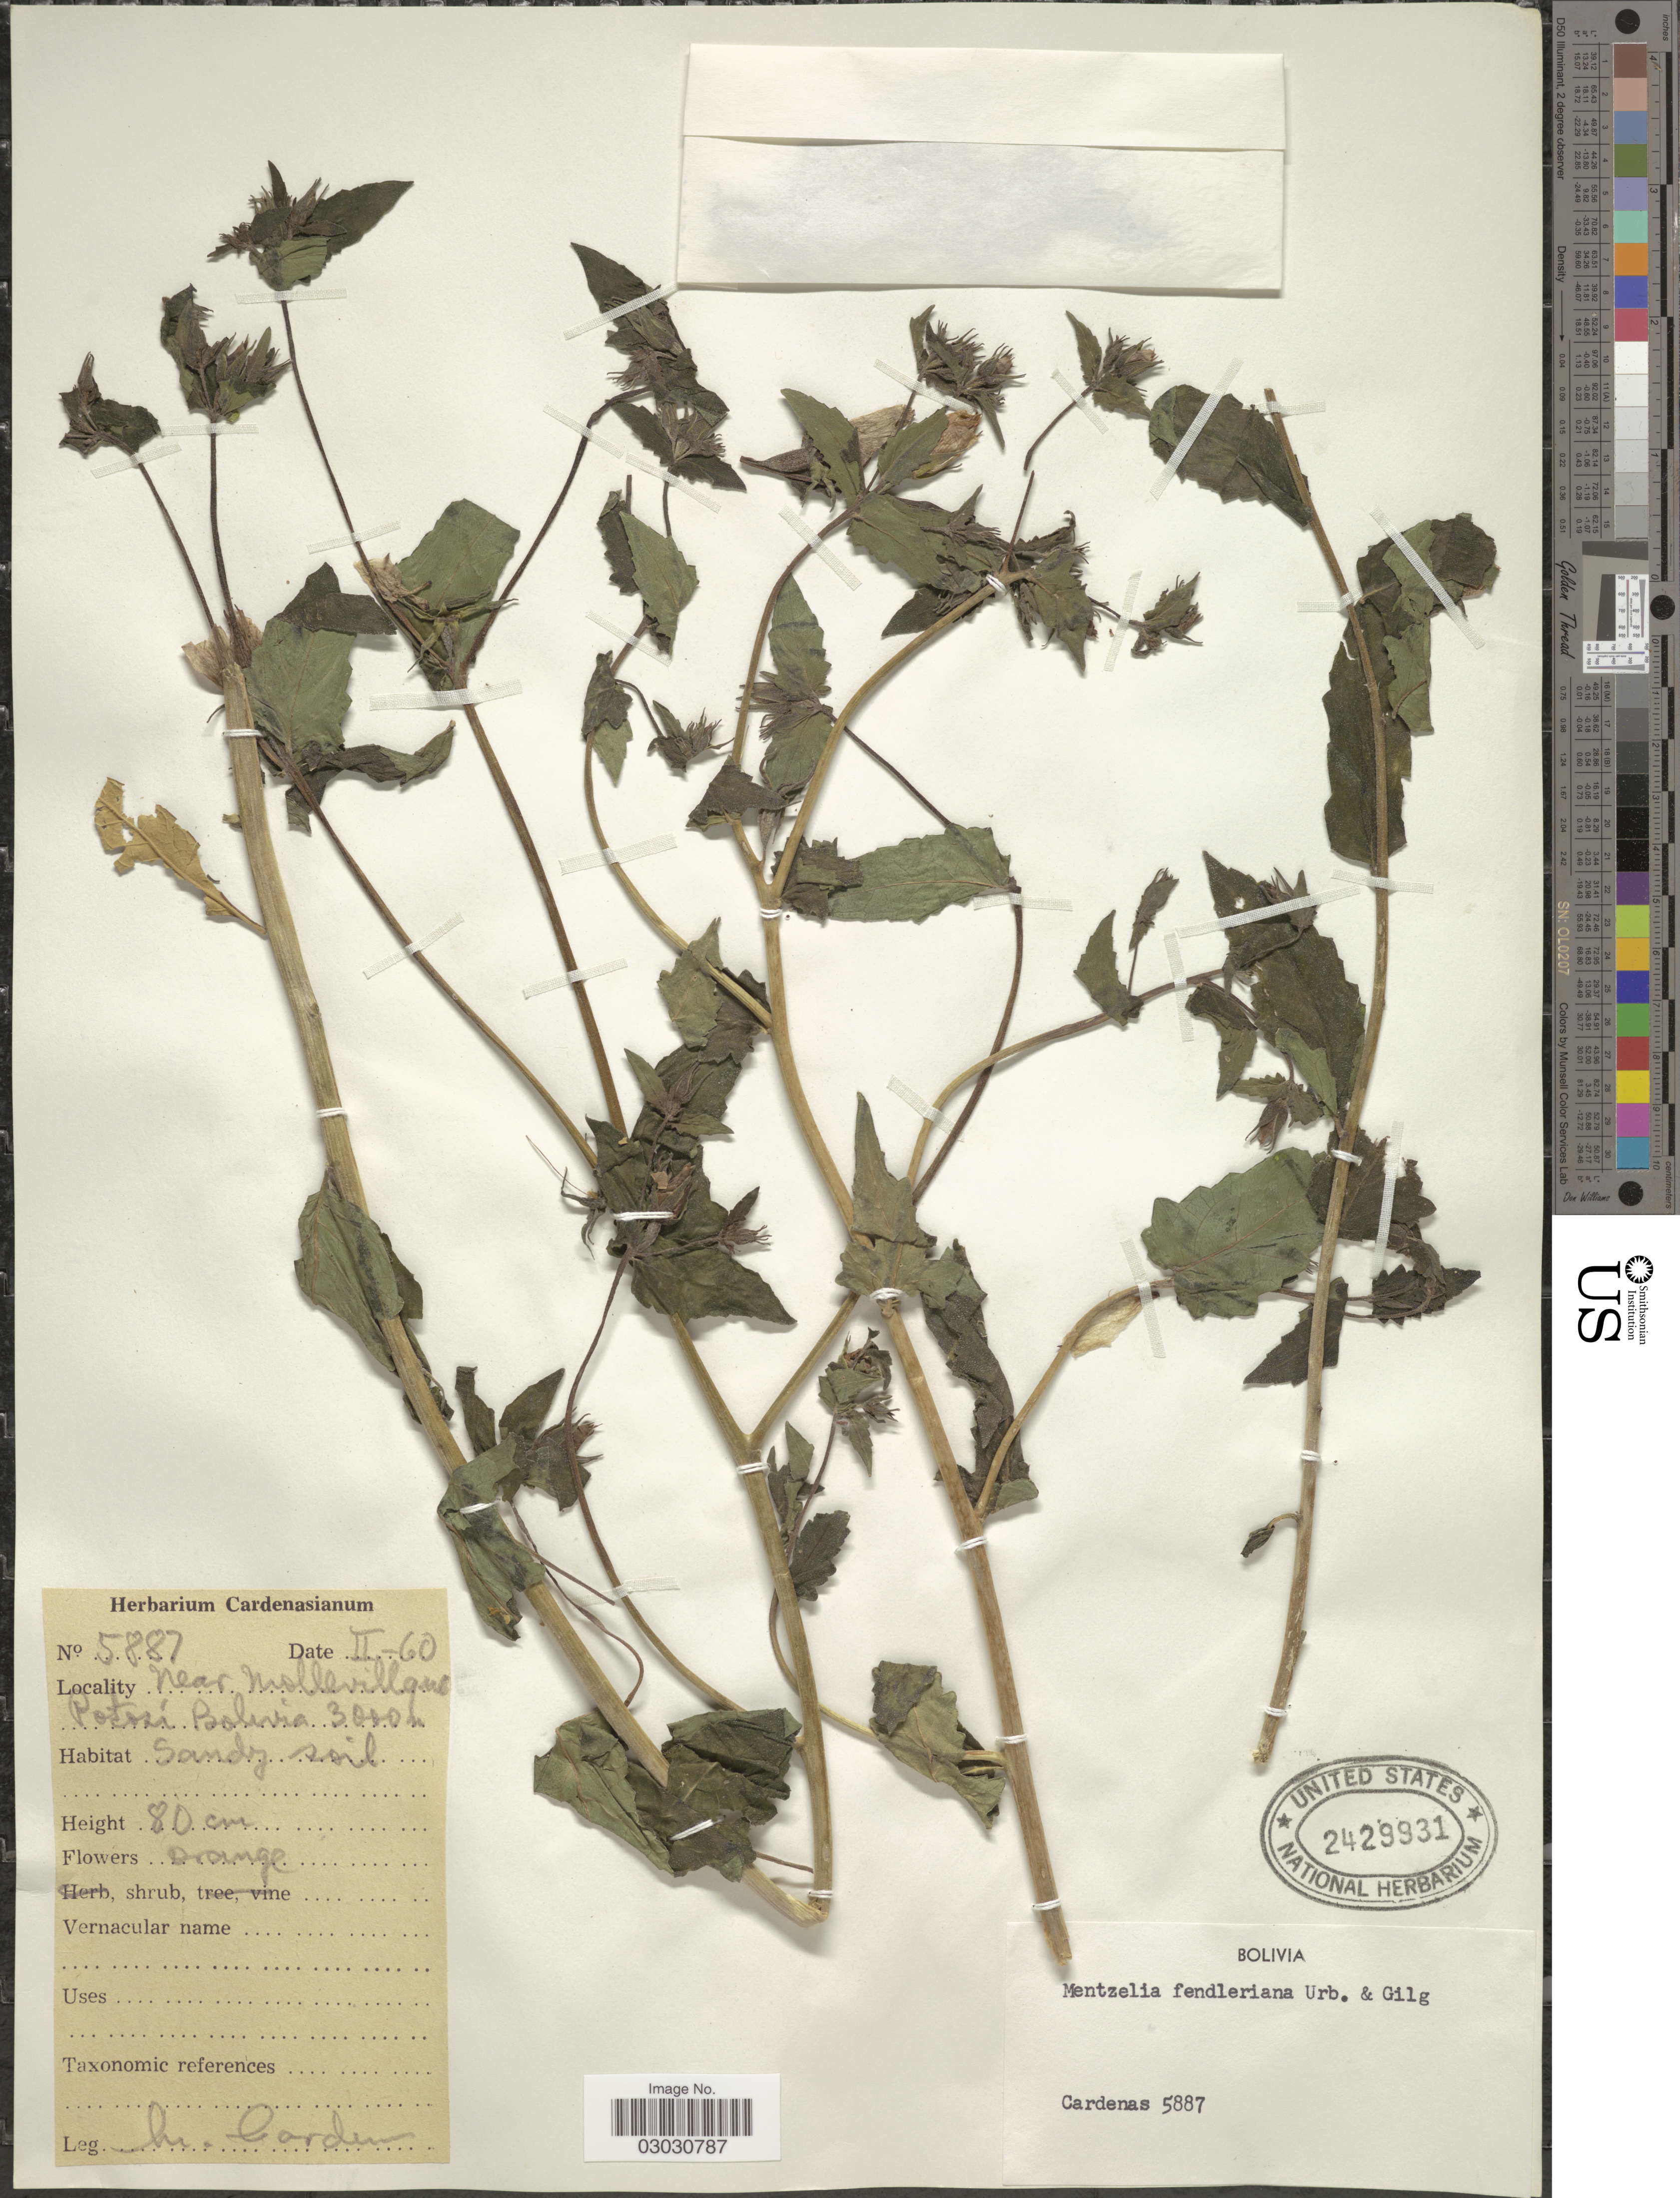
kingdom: Plantae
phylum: Tracheophyta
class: Magnoliopsida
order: Cornales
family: Loasaceae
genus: Mentzelia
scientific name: Mentzelia fendleriana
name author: Urb. & Gilg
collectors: M. Cárdenas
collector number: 5887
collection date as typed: Transcribed d/m/y: /2/60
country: Bolivia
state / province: Potosi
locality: Near Mollevillque.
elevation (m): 3000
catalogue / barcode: US 2429931